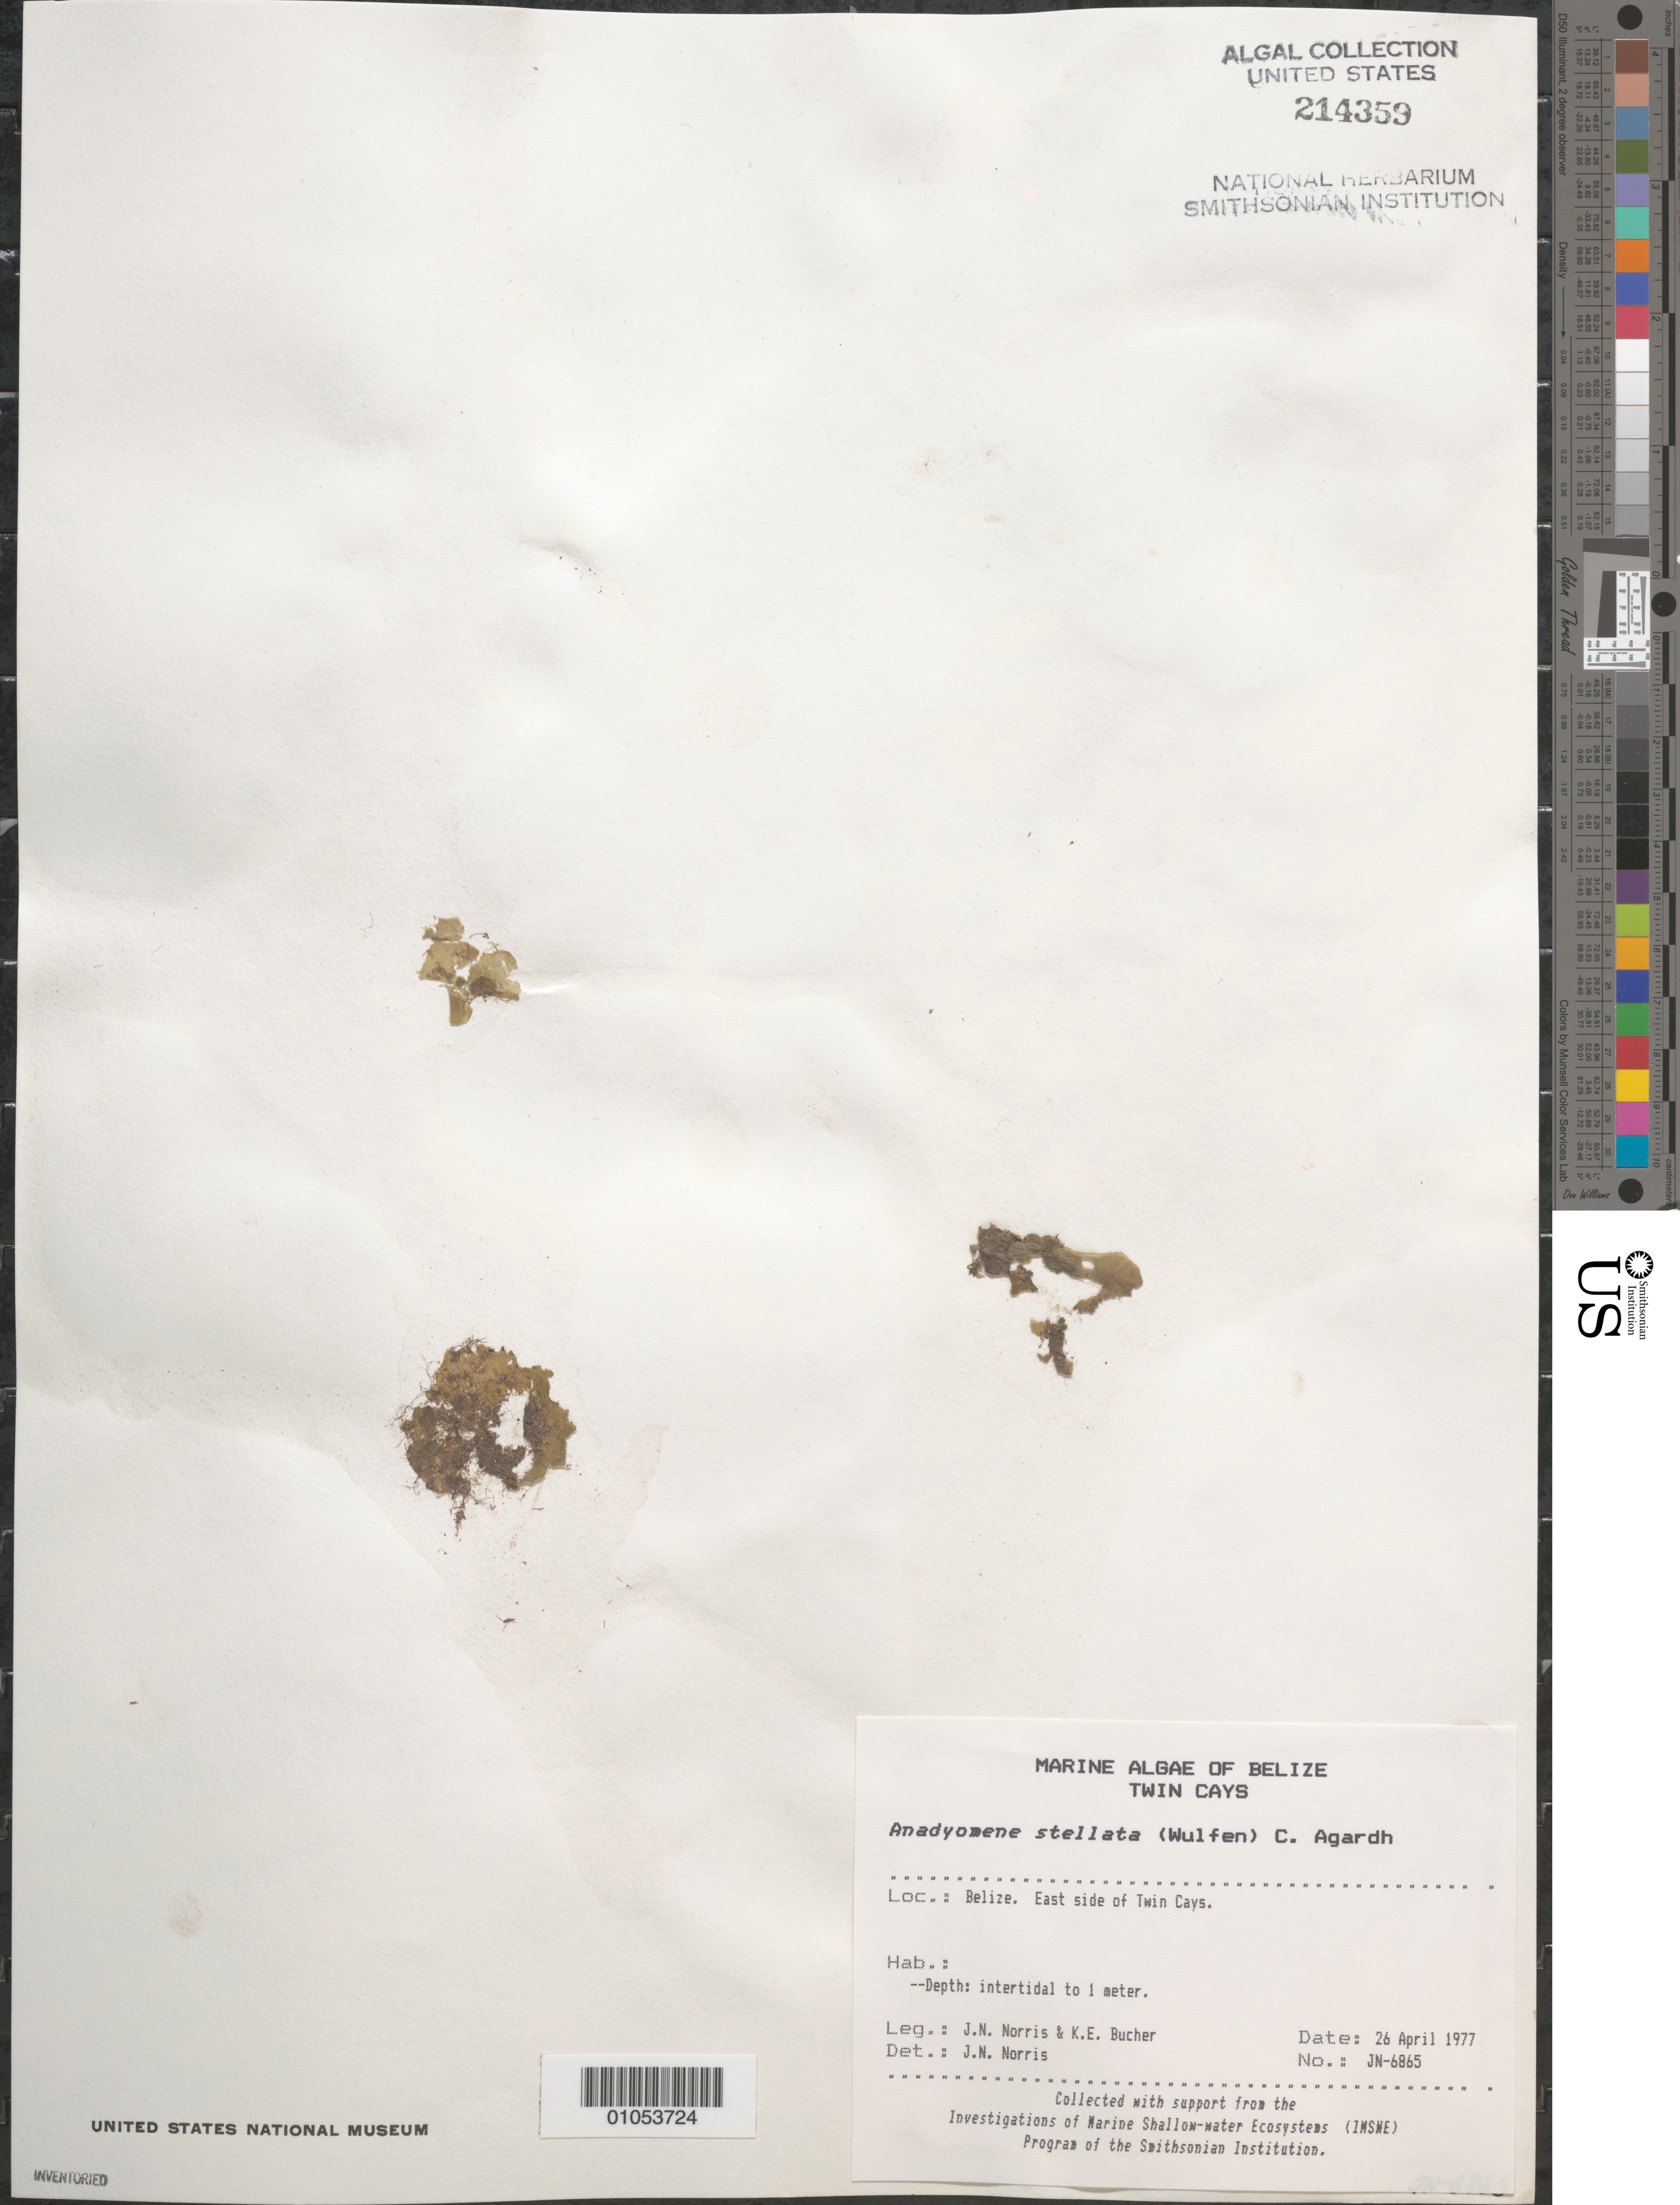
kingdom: Plantae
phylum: Chlorophyta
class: Ulvophyceae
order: Cladophorales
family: Anadyomenaceae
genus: Anadyomene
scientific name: Anadyomene stellata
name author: (Wulfen) C. Agardh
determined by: Norris, James N.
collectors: J. N. Norris & K. E. Bucher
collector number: JN-6865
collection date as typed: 26 Apr 1977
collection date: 1977-04-26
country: Belize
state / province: Stann Creek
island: Twin Cays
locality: East side of Twin Cays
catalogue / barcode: US 214359